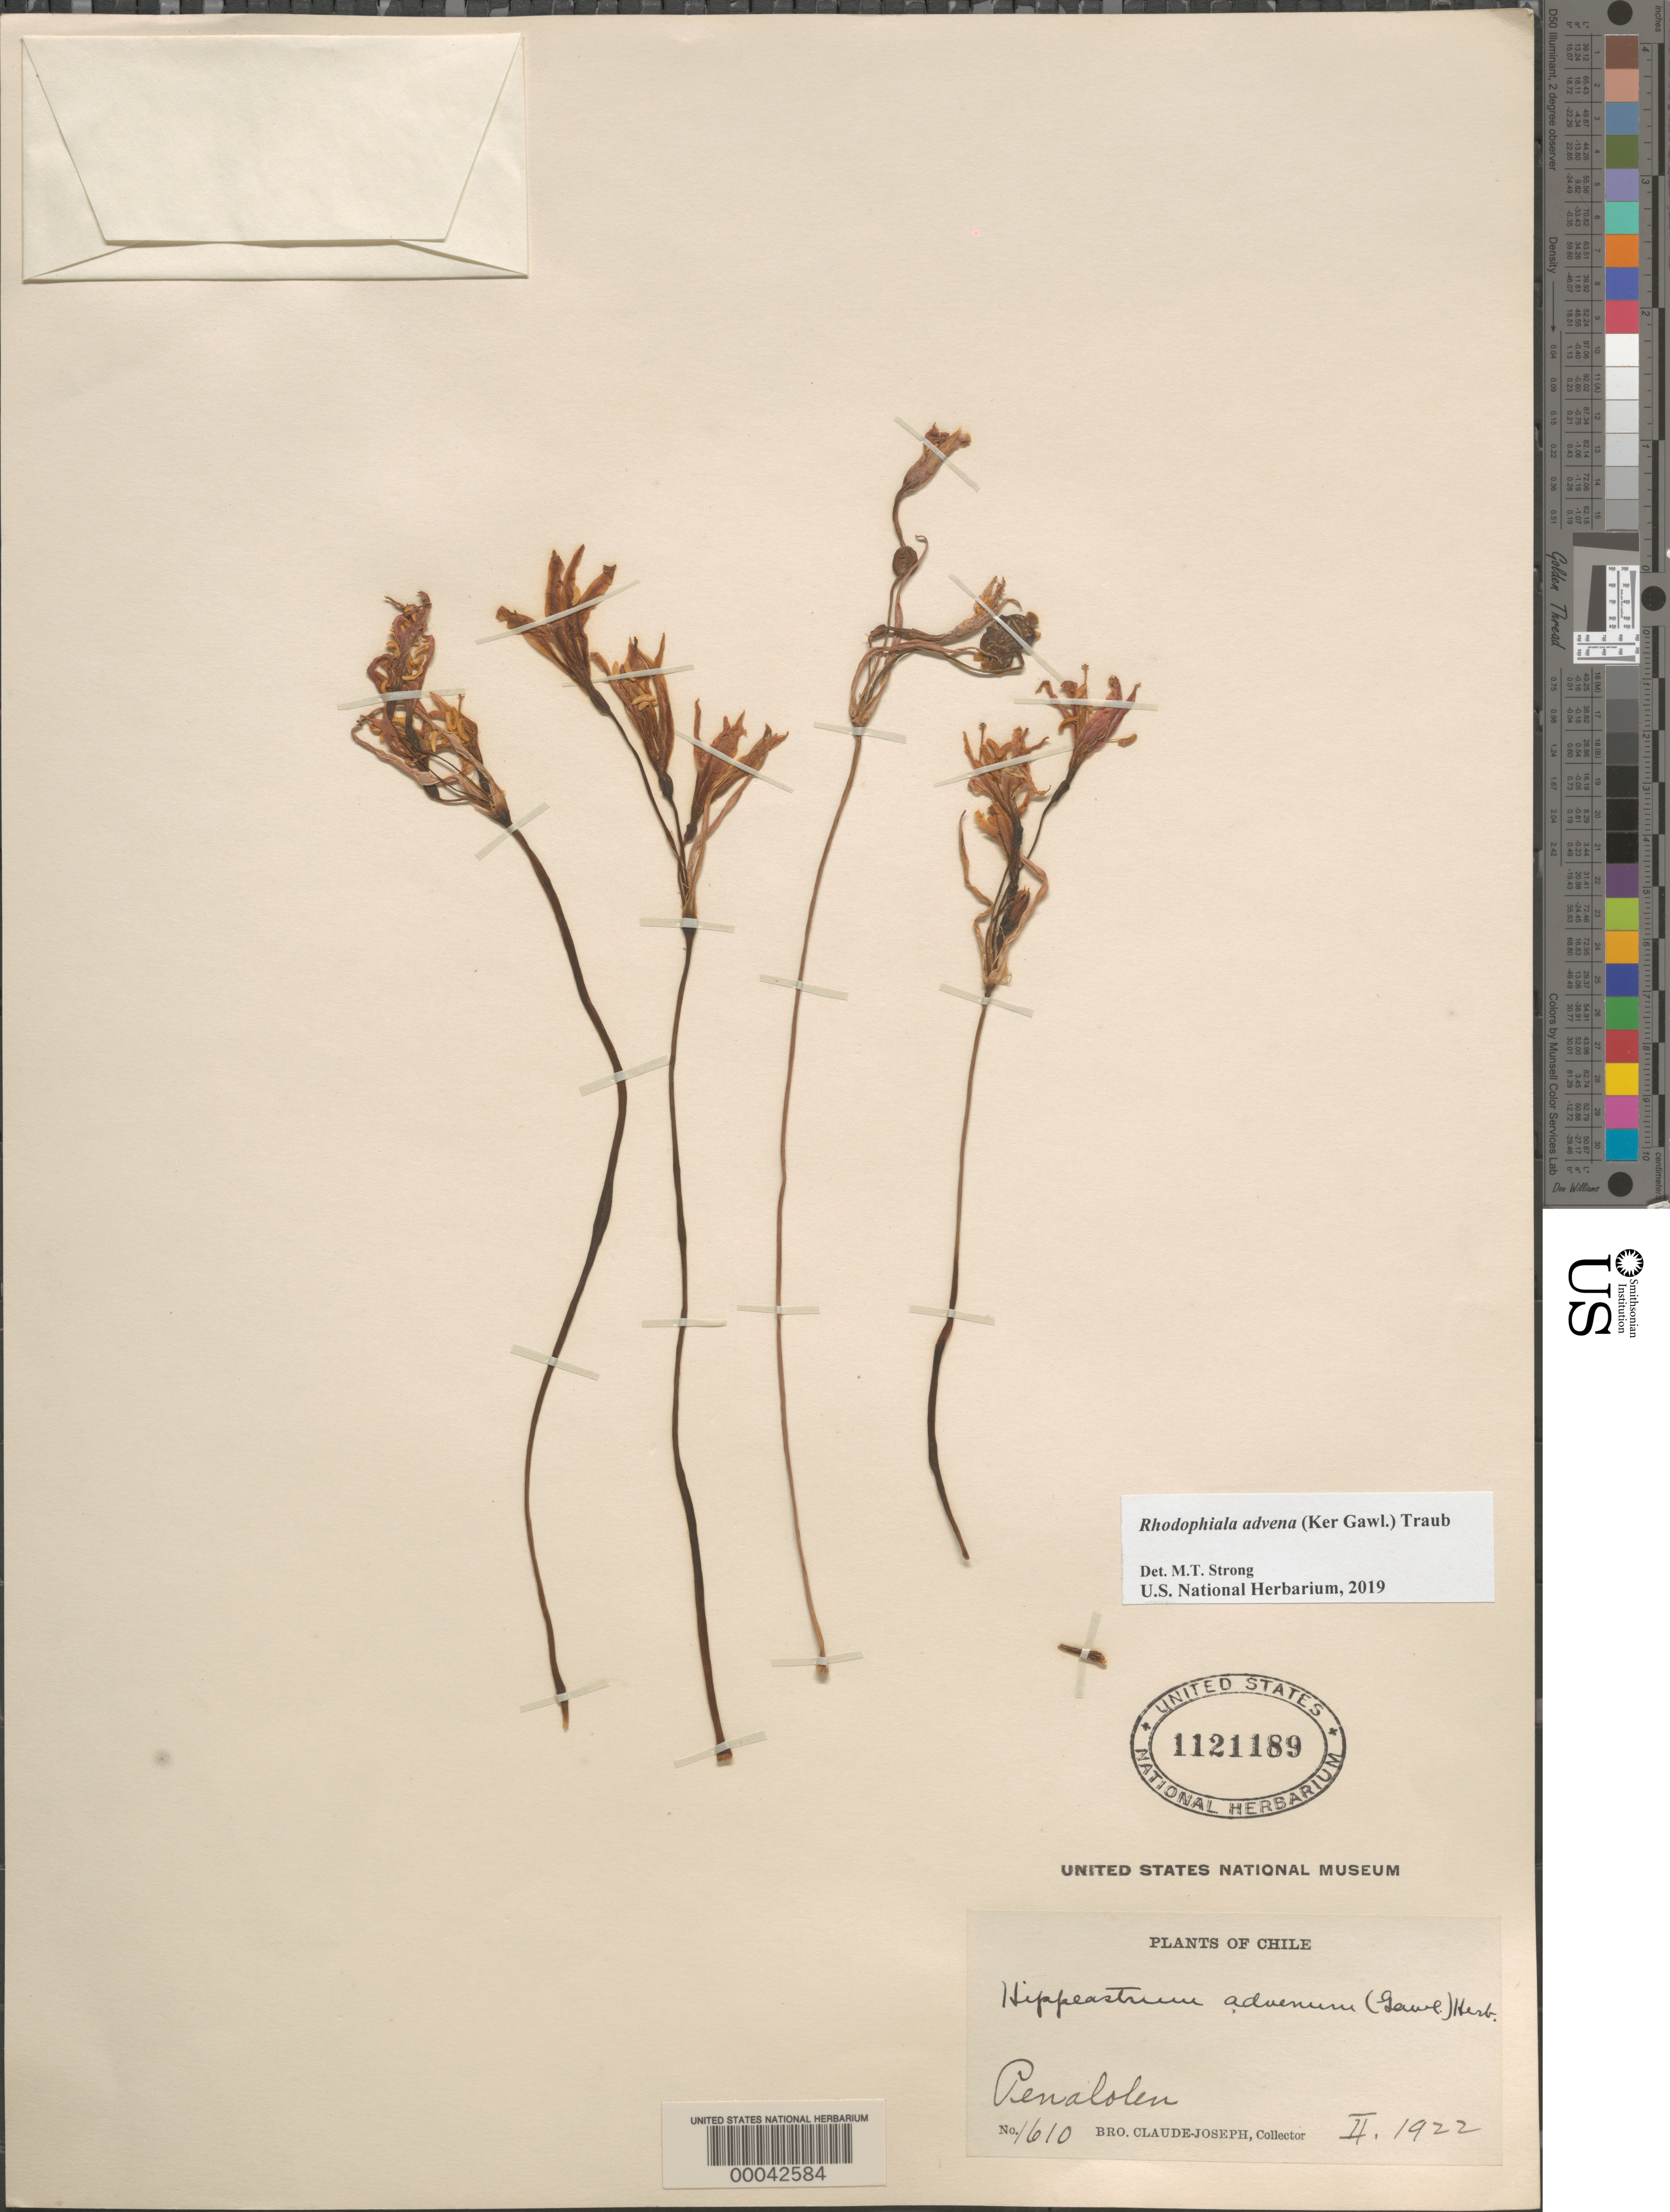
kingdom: Plantae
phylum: Tracheophyta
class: Liliopsida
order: Asparagales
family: Amaryllidaceae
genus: Rhodophiala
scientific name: Rhodophiala advena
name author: (Ker Gawl.) Traub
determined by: Strong, Mark T., (BOT), Smithsonian Institution - National Museum of Natural History (UNITED STATES)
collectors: Bro. Claude-Joseph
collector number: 1610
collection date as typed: Feb 1922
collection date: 1922-02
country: Chile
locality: Penalolen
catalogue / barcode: US 1121189